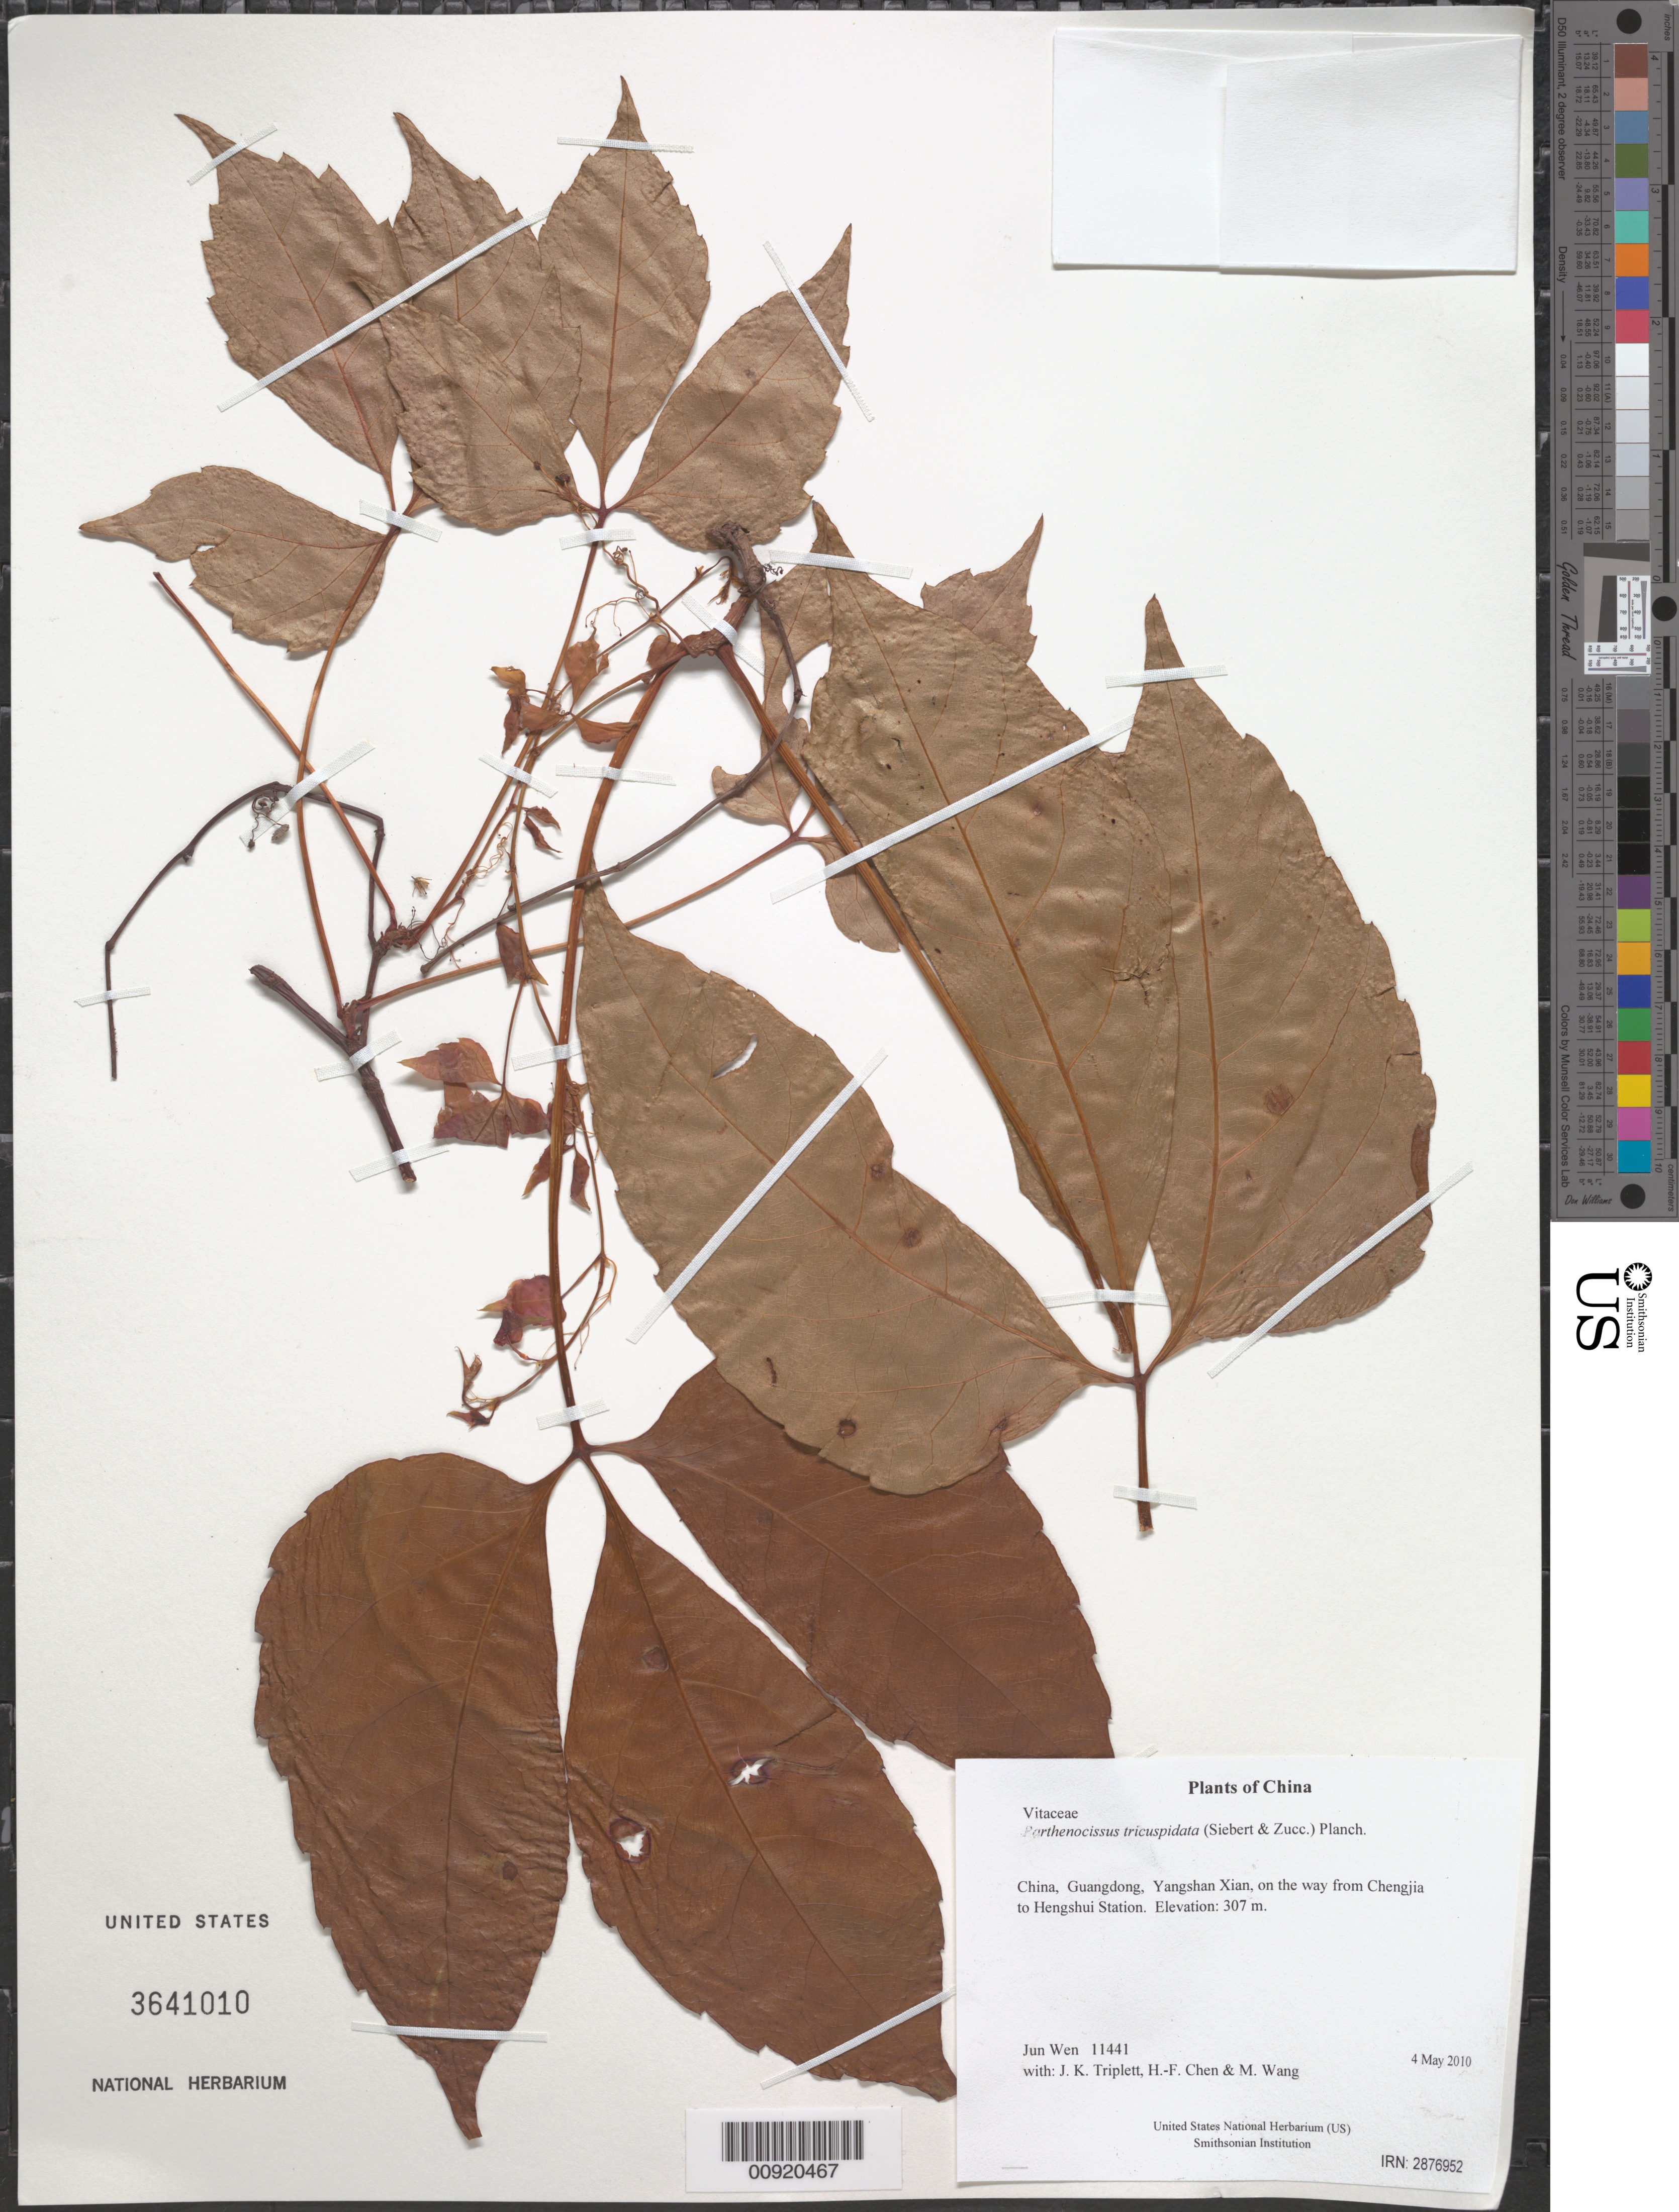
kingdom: Plantae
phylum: Tracheophyta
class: Magnoliopsida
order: Vitales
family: Vitaceae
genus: Parthenocissus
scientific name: Parthenocissus tricuspidata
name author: (Siebold & Zucc.) Planch.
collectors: J. Wen, J. K. Triplett, H.-F. Chen & M. Wang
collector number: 11441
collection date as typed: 4 May 2010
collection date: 2010-05-04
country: China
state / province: Guangdong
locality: Yangshan Xian, on the way from Chengjia to Hengshui Station.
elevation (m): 307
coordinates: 24 50.674 N, 112 52.418 E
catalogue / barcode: US 3641010